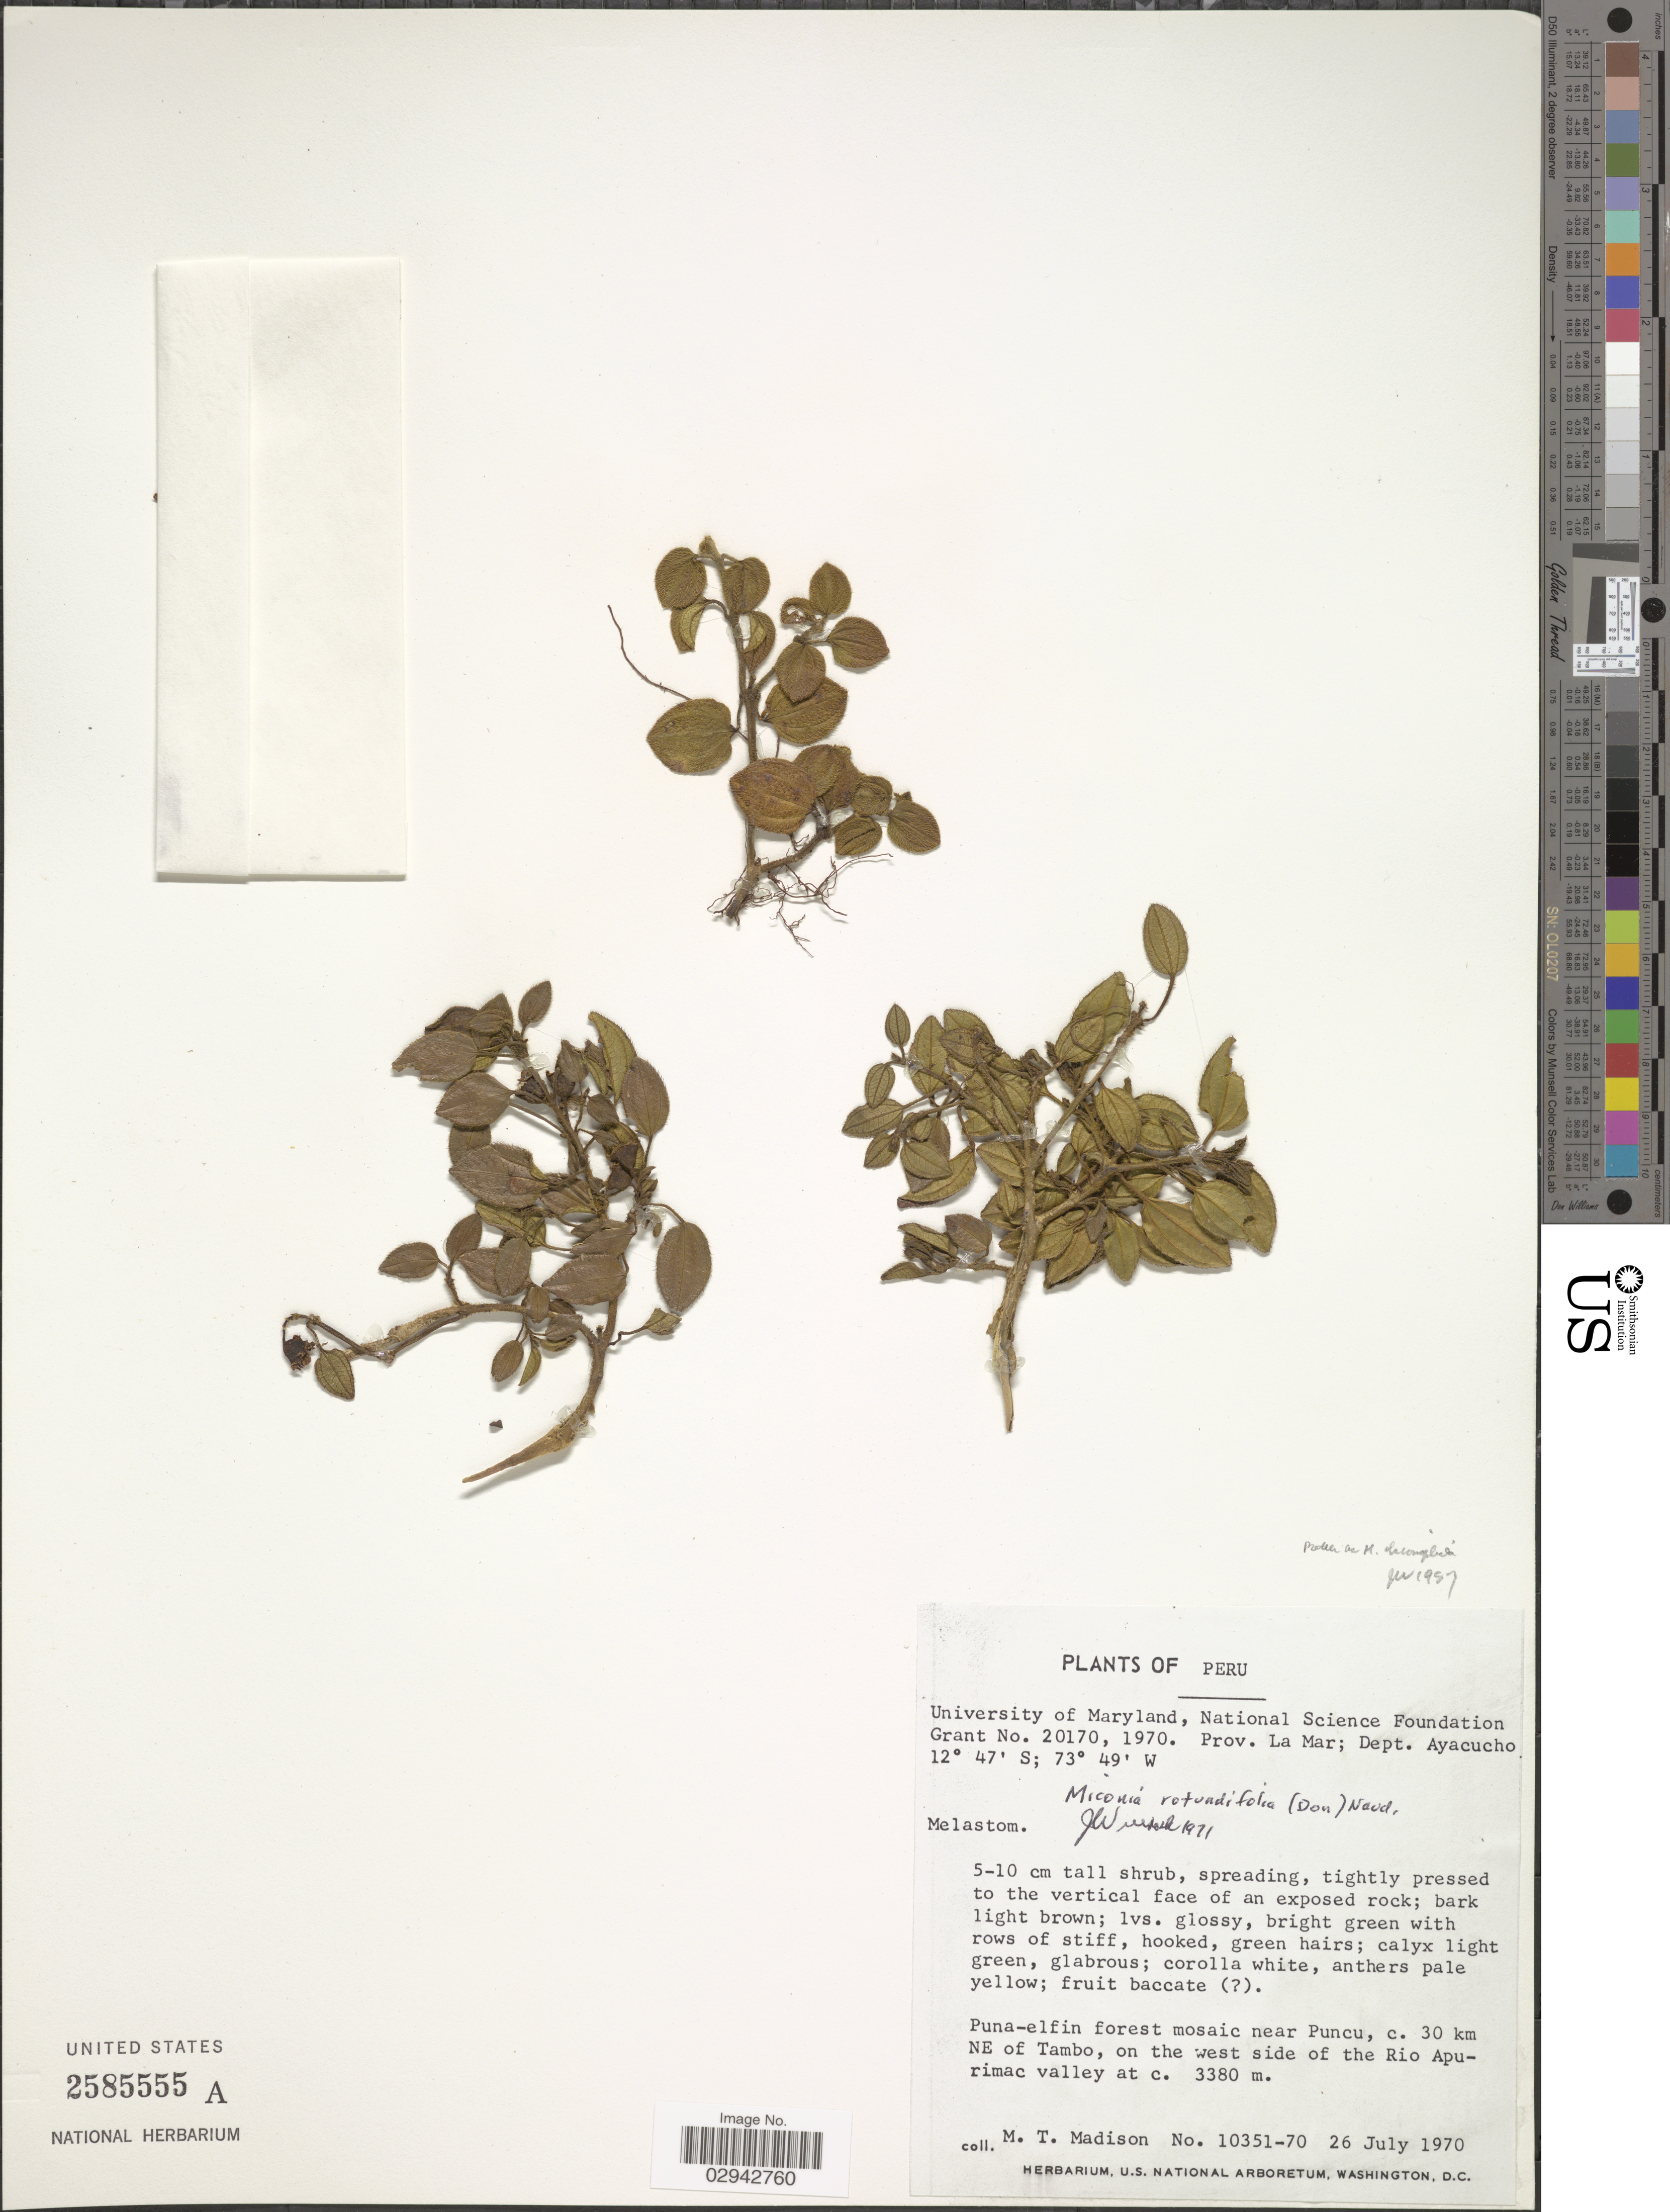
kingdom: Plantae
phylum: Tracheophyta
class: Magnoliopsida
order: Myrtales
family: Melastomataceae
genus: Miconia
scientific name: Miconia rotundifolia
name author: (D. Don) Naudin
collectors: M. T. Madison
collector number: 10351-70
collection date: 1970-07-26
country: Peru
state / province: Ayacucho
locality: Prov. La Mar; Near Puncu, c. 30 km NE of Tambo, on the west side of the Rio Apurimac valley.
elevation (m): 3380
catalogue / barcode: US 2585555A